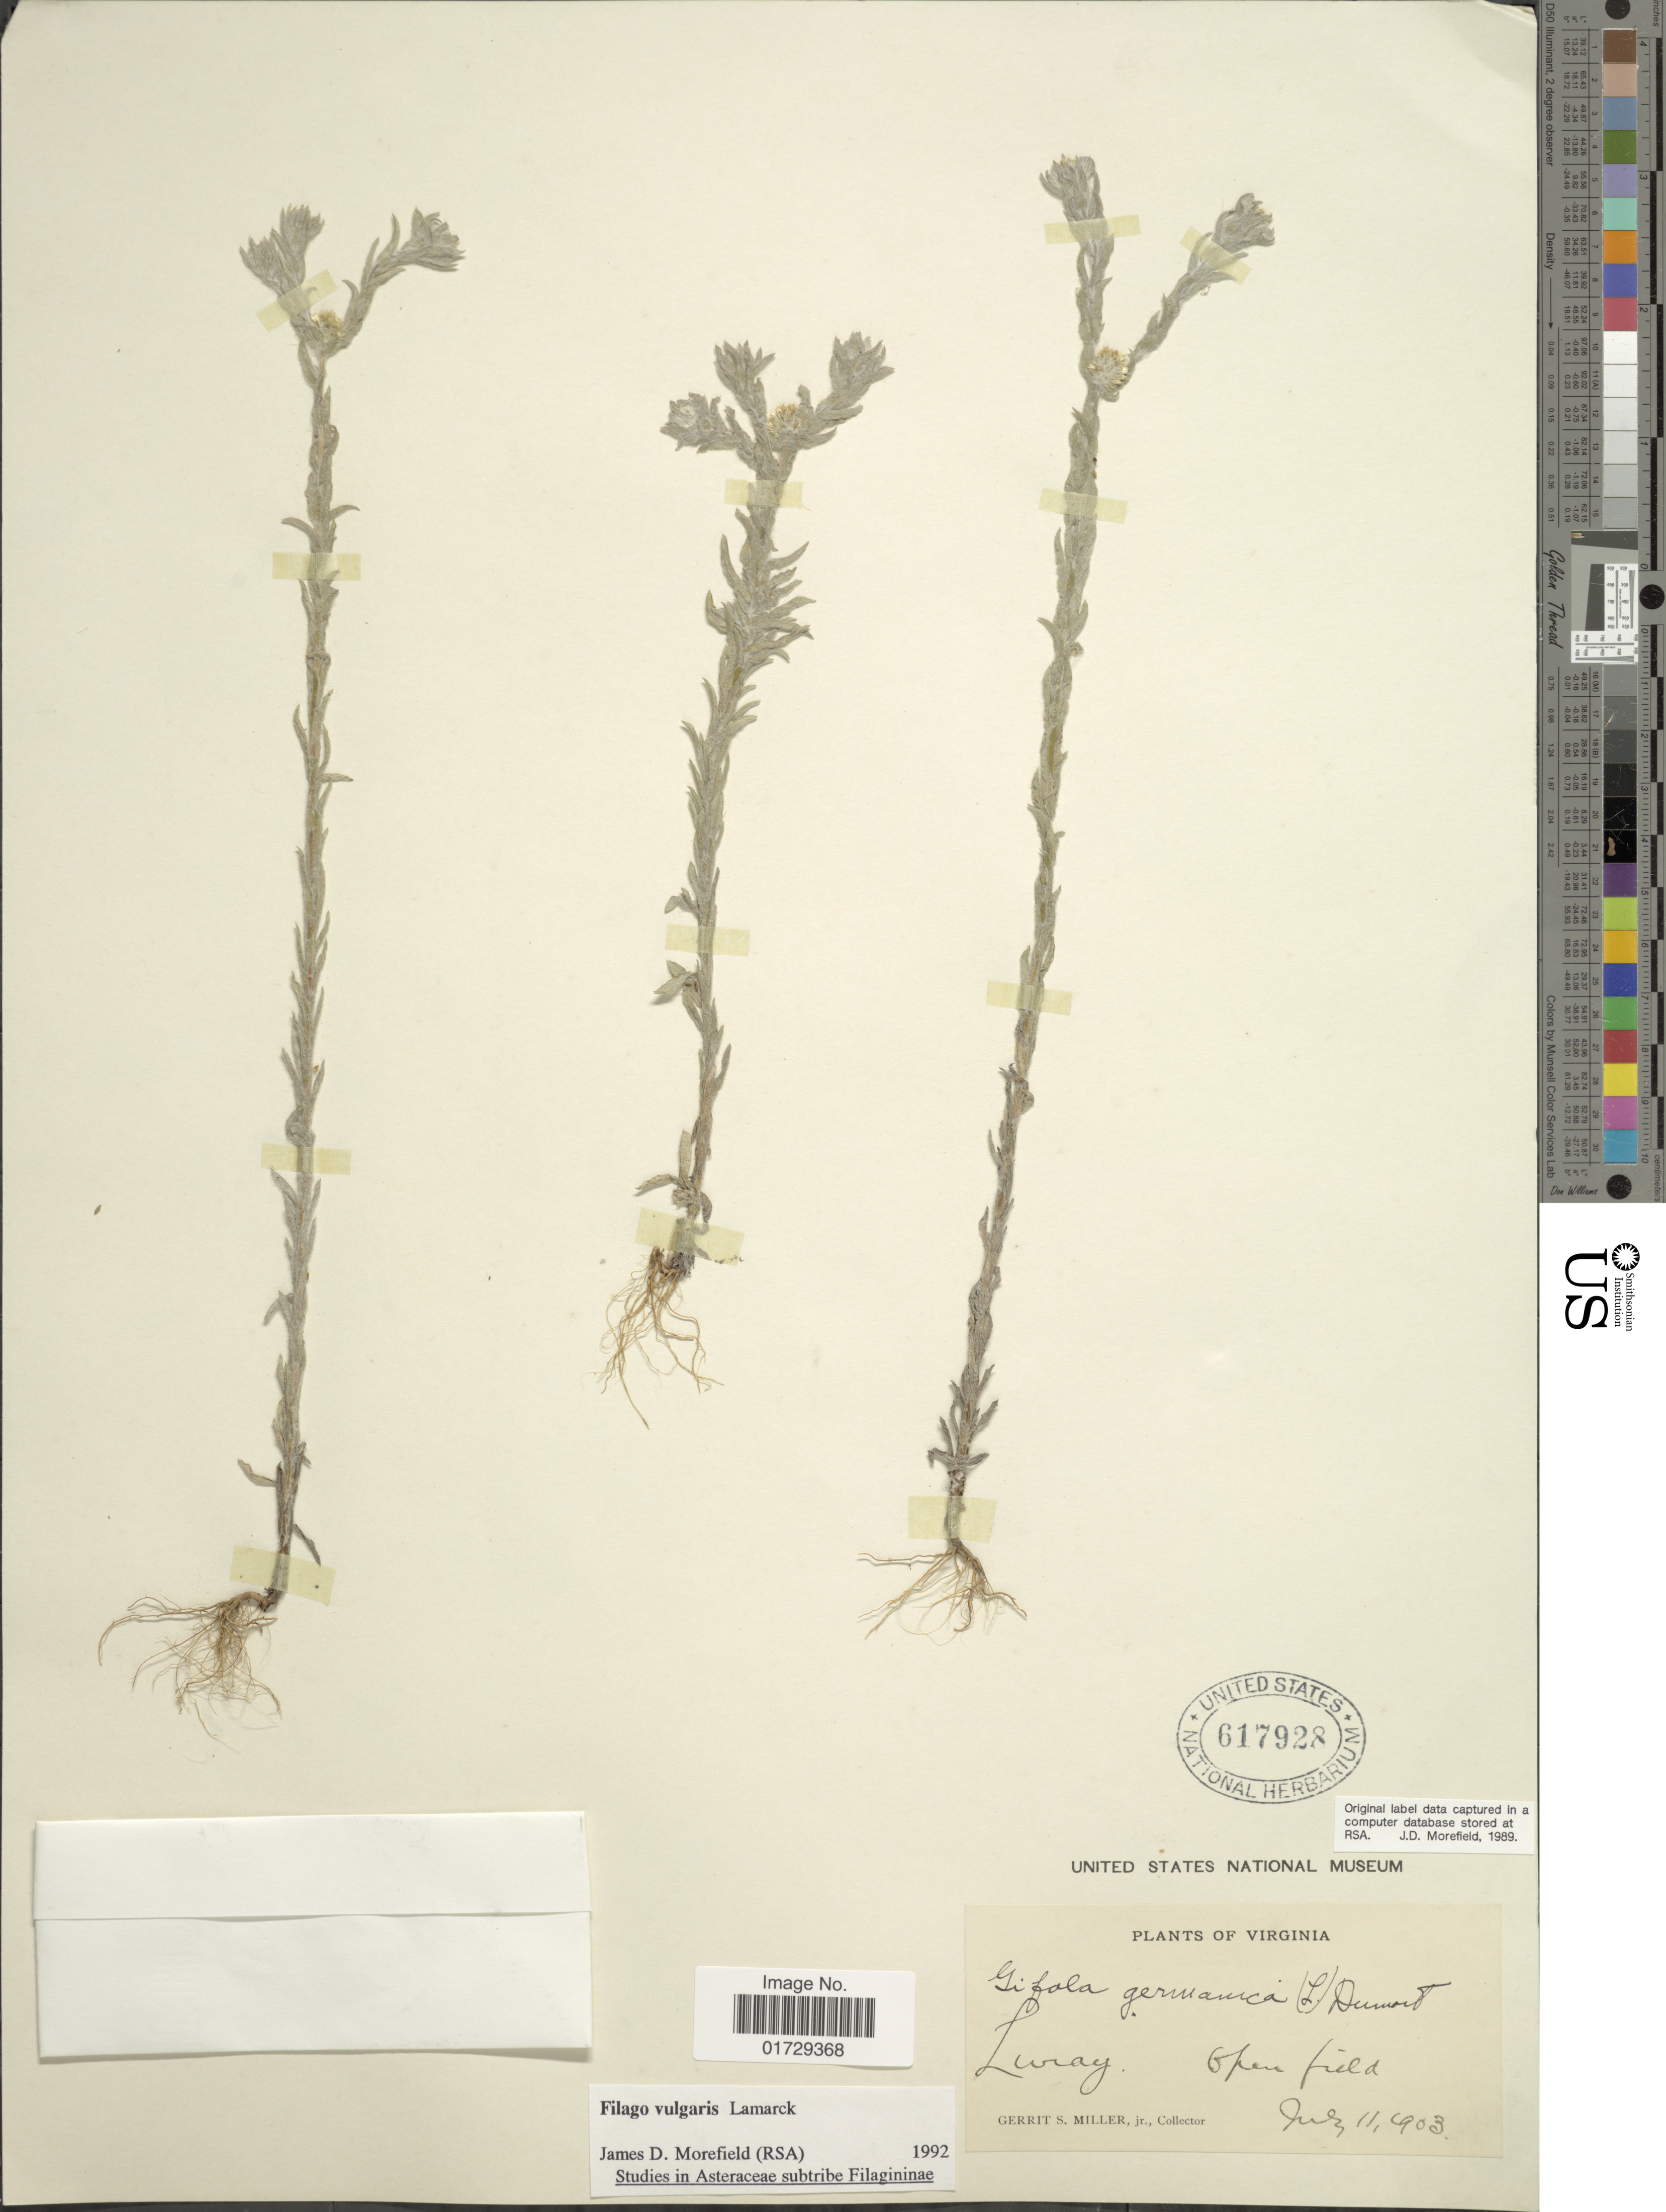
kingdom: Plantae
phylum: Tracheophyta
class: Magnoliopsida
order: Asterales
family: Asteraceae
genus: Filago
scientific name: Filago vulgaris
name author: Lam.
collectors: G. S. Miller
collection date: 1903-07-11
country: United States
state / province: Virginia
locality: Luray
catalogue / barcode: US 617928